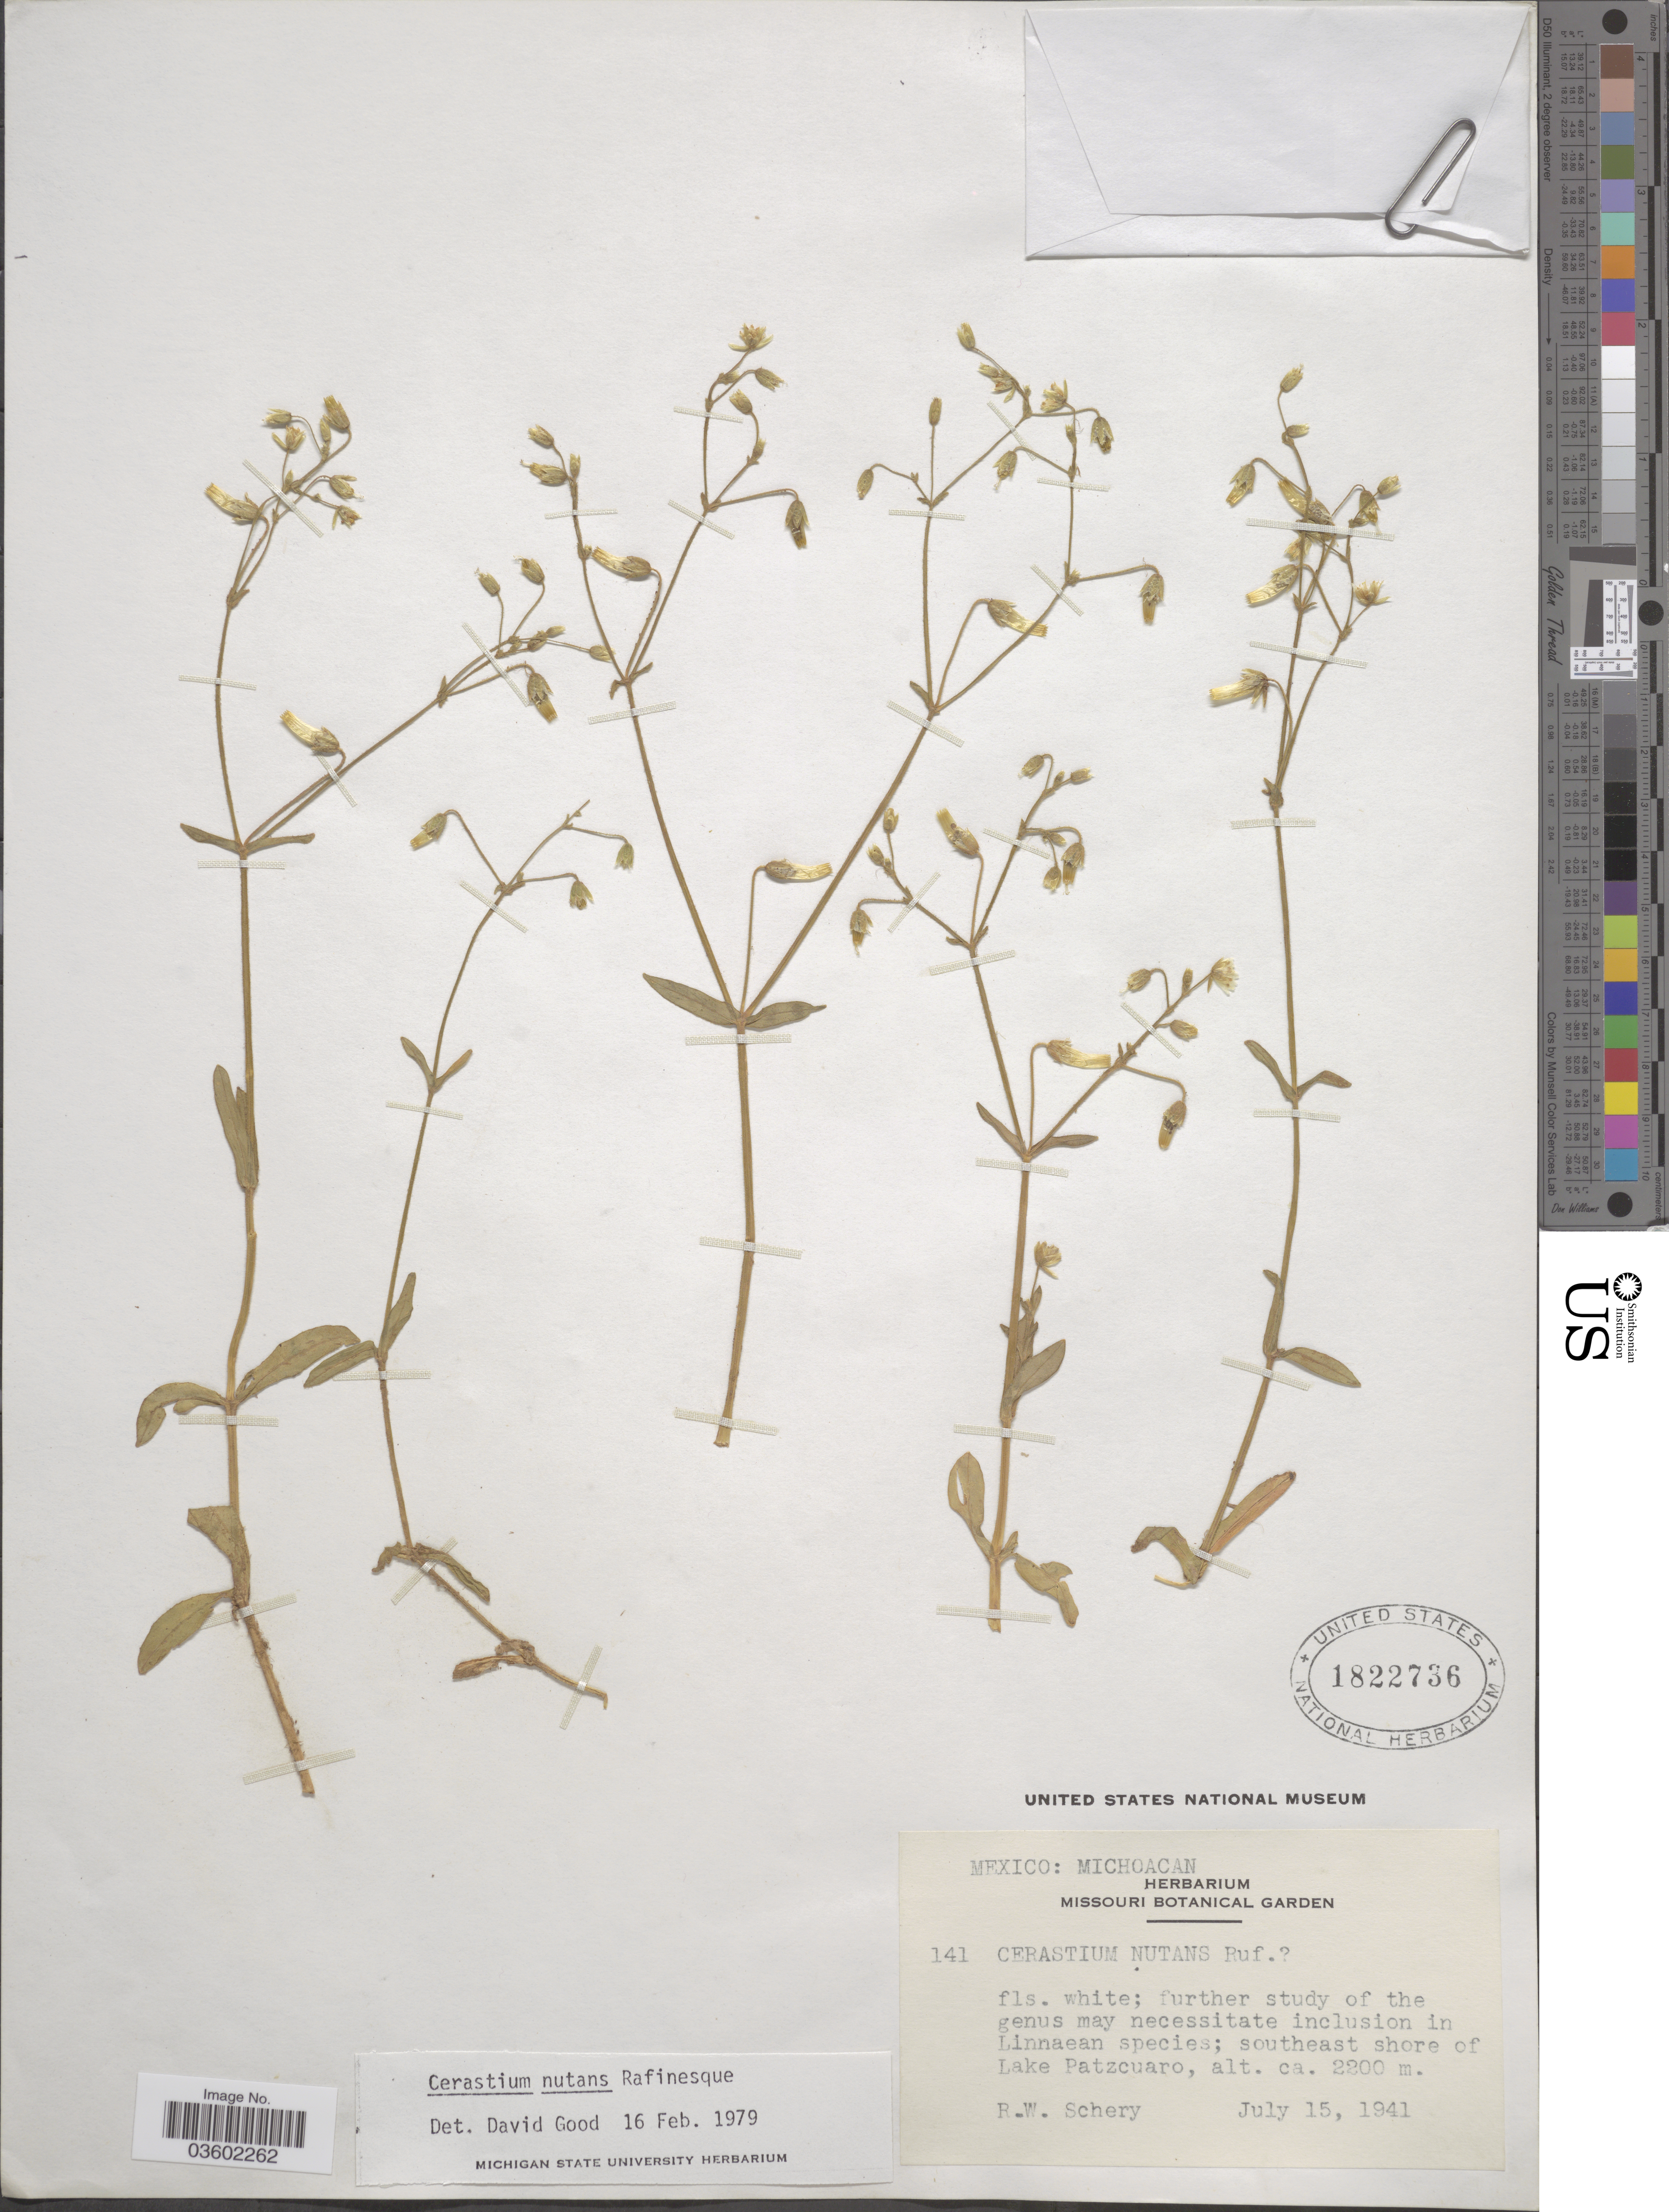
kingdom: Plantae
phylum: Tracheophyta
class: Magnoliopsida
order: Caryophyllales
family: Caryophyllaceae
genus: Cerastium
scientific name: Cerastium nutans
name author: Raf.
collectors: R. W. Schery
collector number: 141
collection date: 1941-07-15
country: Mexico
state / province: Michoacán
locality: Southeast shore of Lake Patzcuaro.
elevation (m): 2200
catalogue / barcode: US 1822736